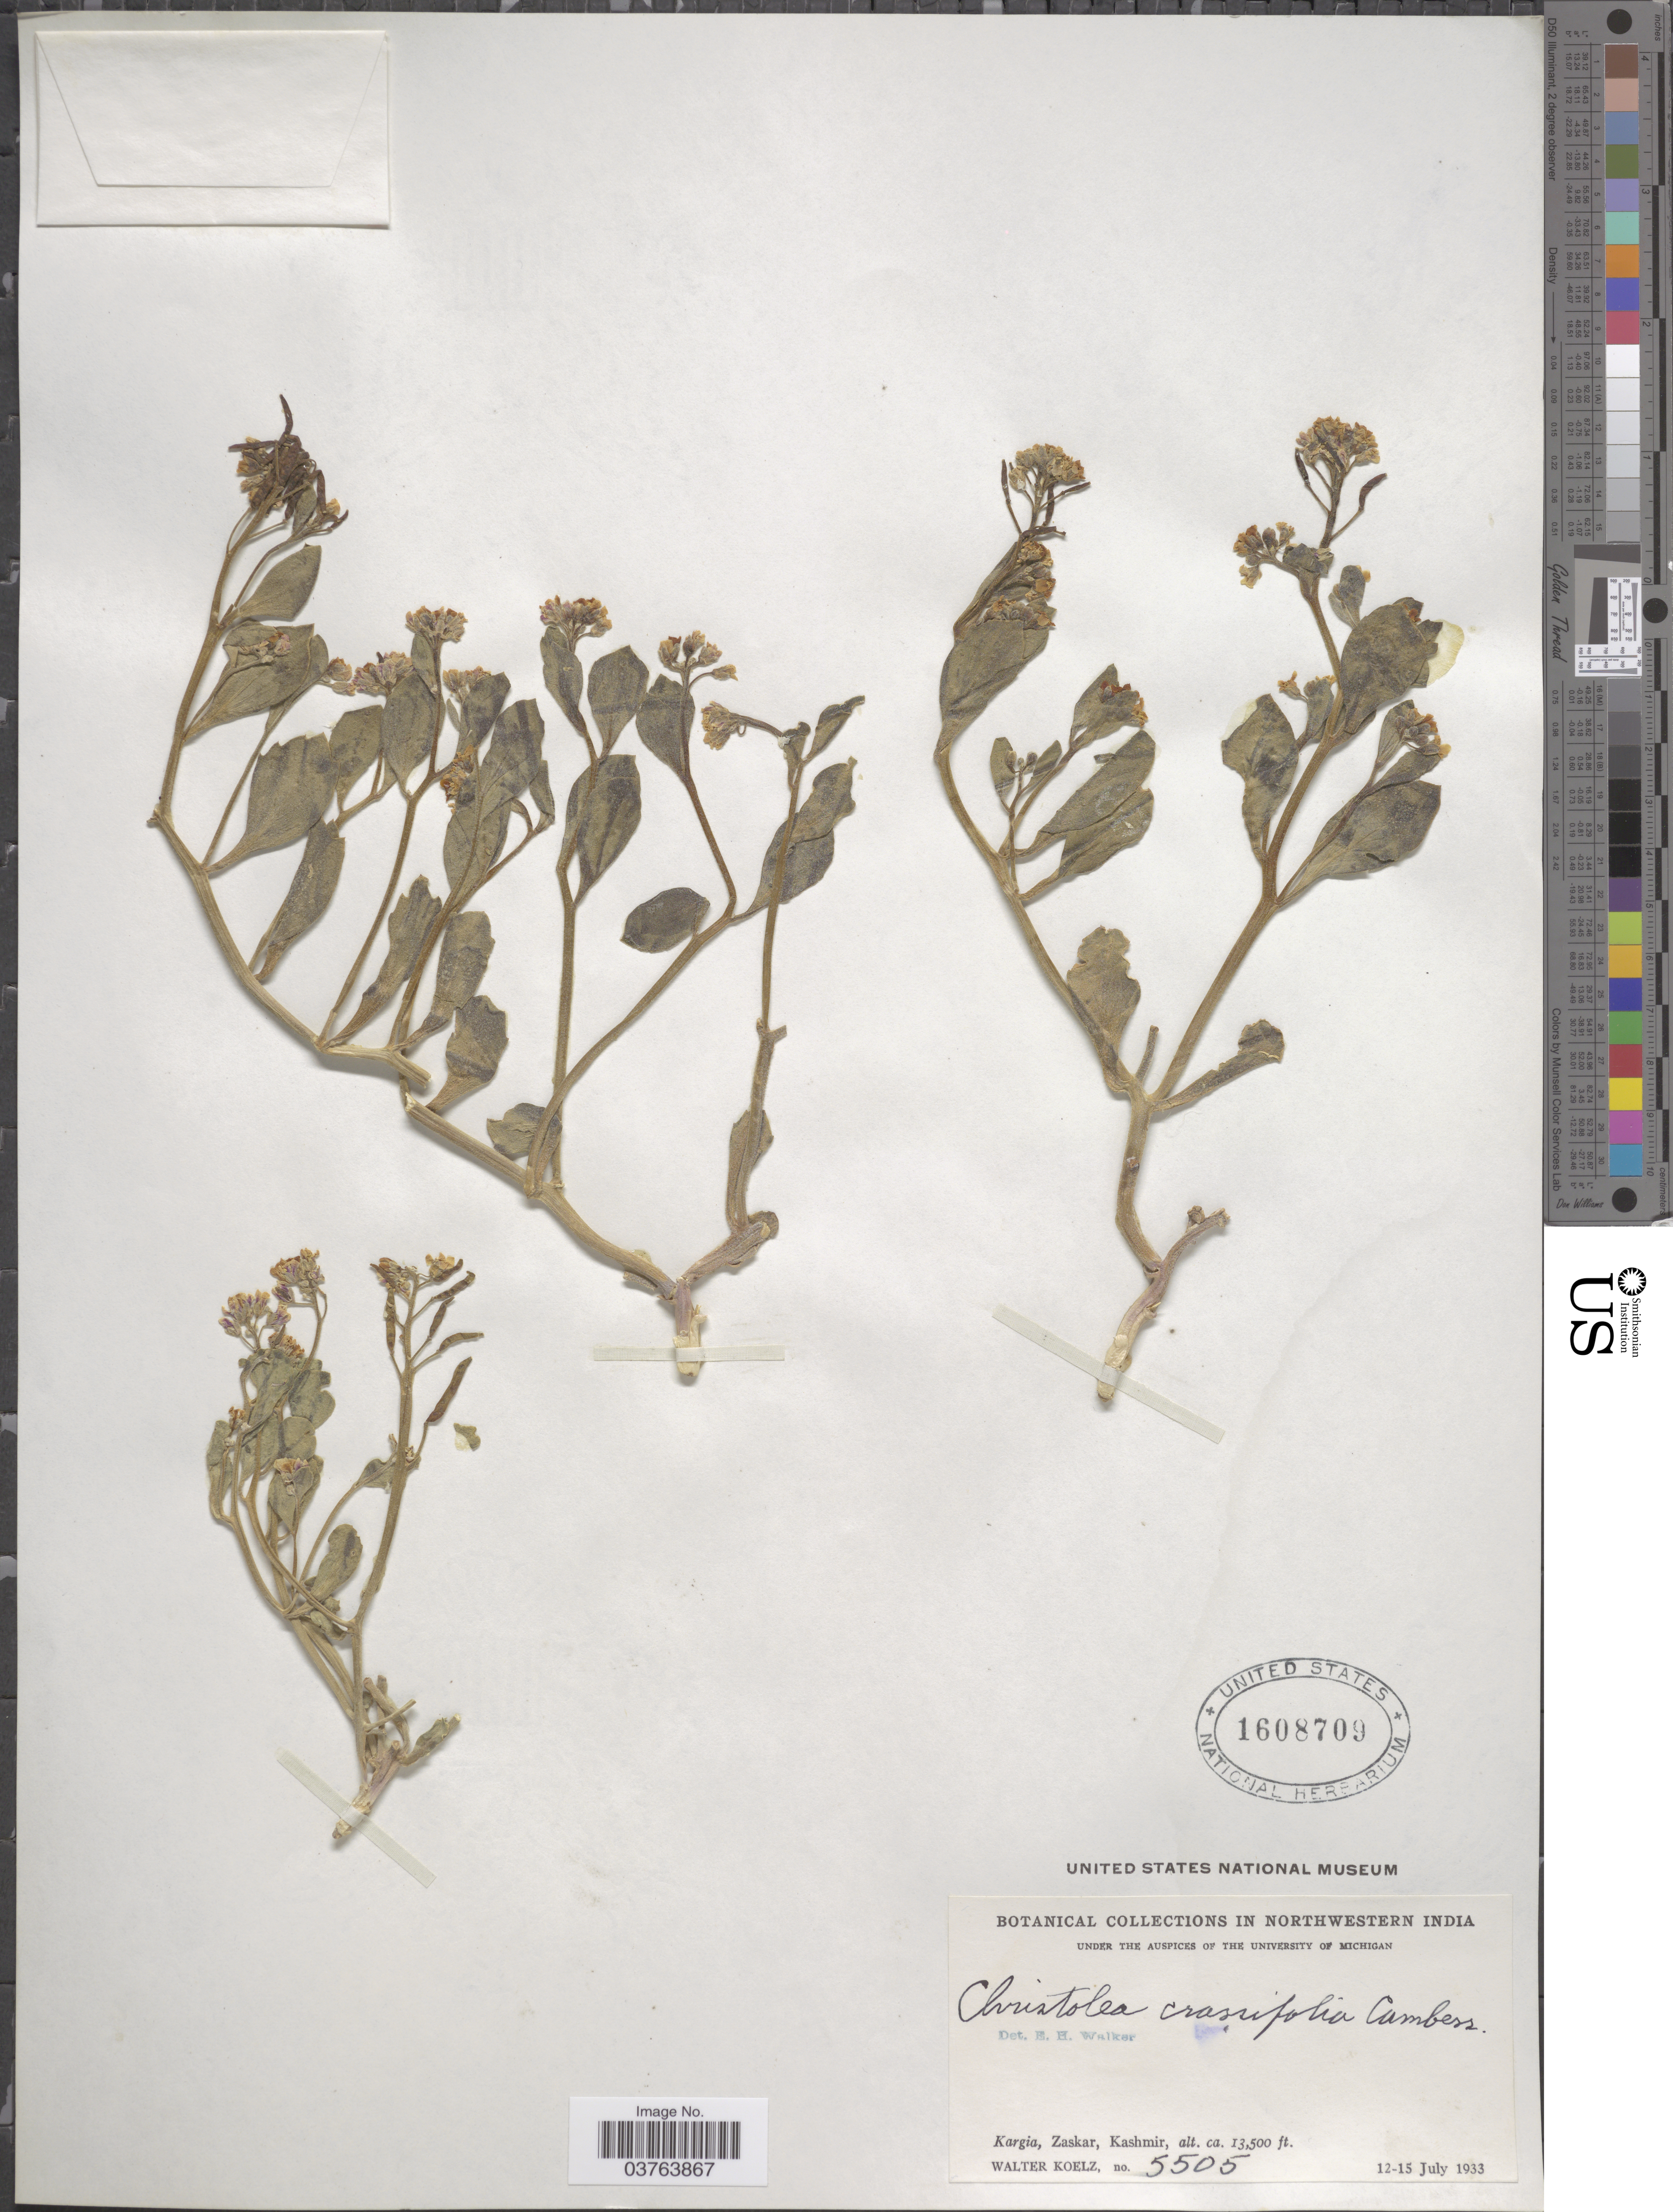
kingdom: Plantae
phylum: Tracheophyta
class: Magnoliopsida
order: Brassicales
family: Brassicaceae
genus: Christolea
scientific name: Christolea crassifolia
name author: Cambess.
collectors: W. N. Koelz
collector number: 5505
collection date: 1933-07-12/1933-07-15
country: India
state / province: Jammu and Kashmir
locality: Northwestern India. Kargia, Zaskar, Kashmir.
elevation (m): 4115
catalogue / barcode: US 1608709